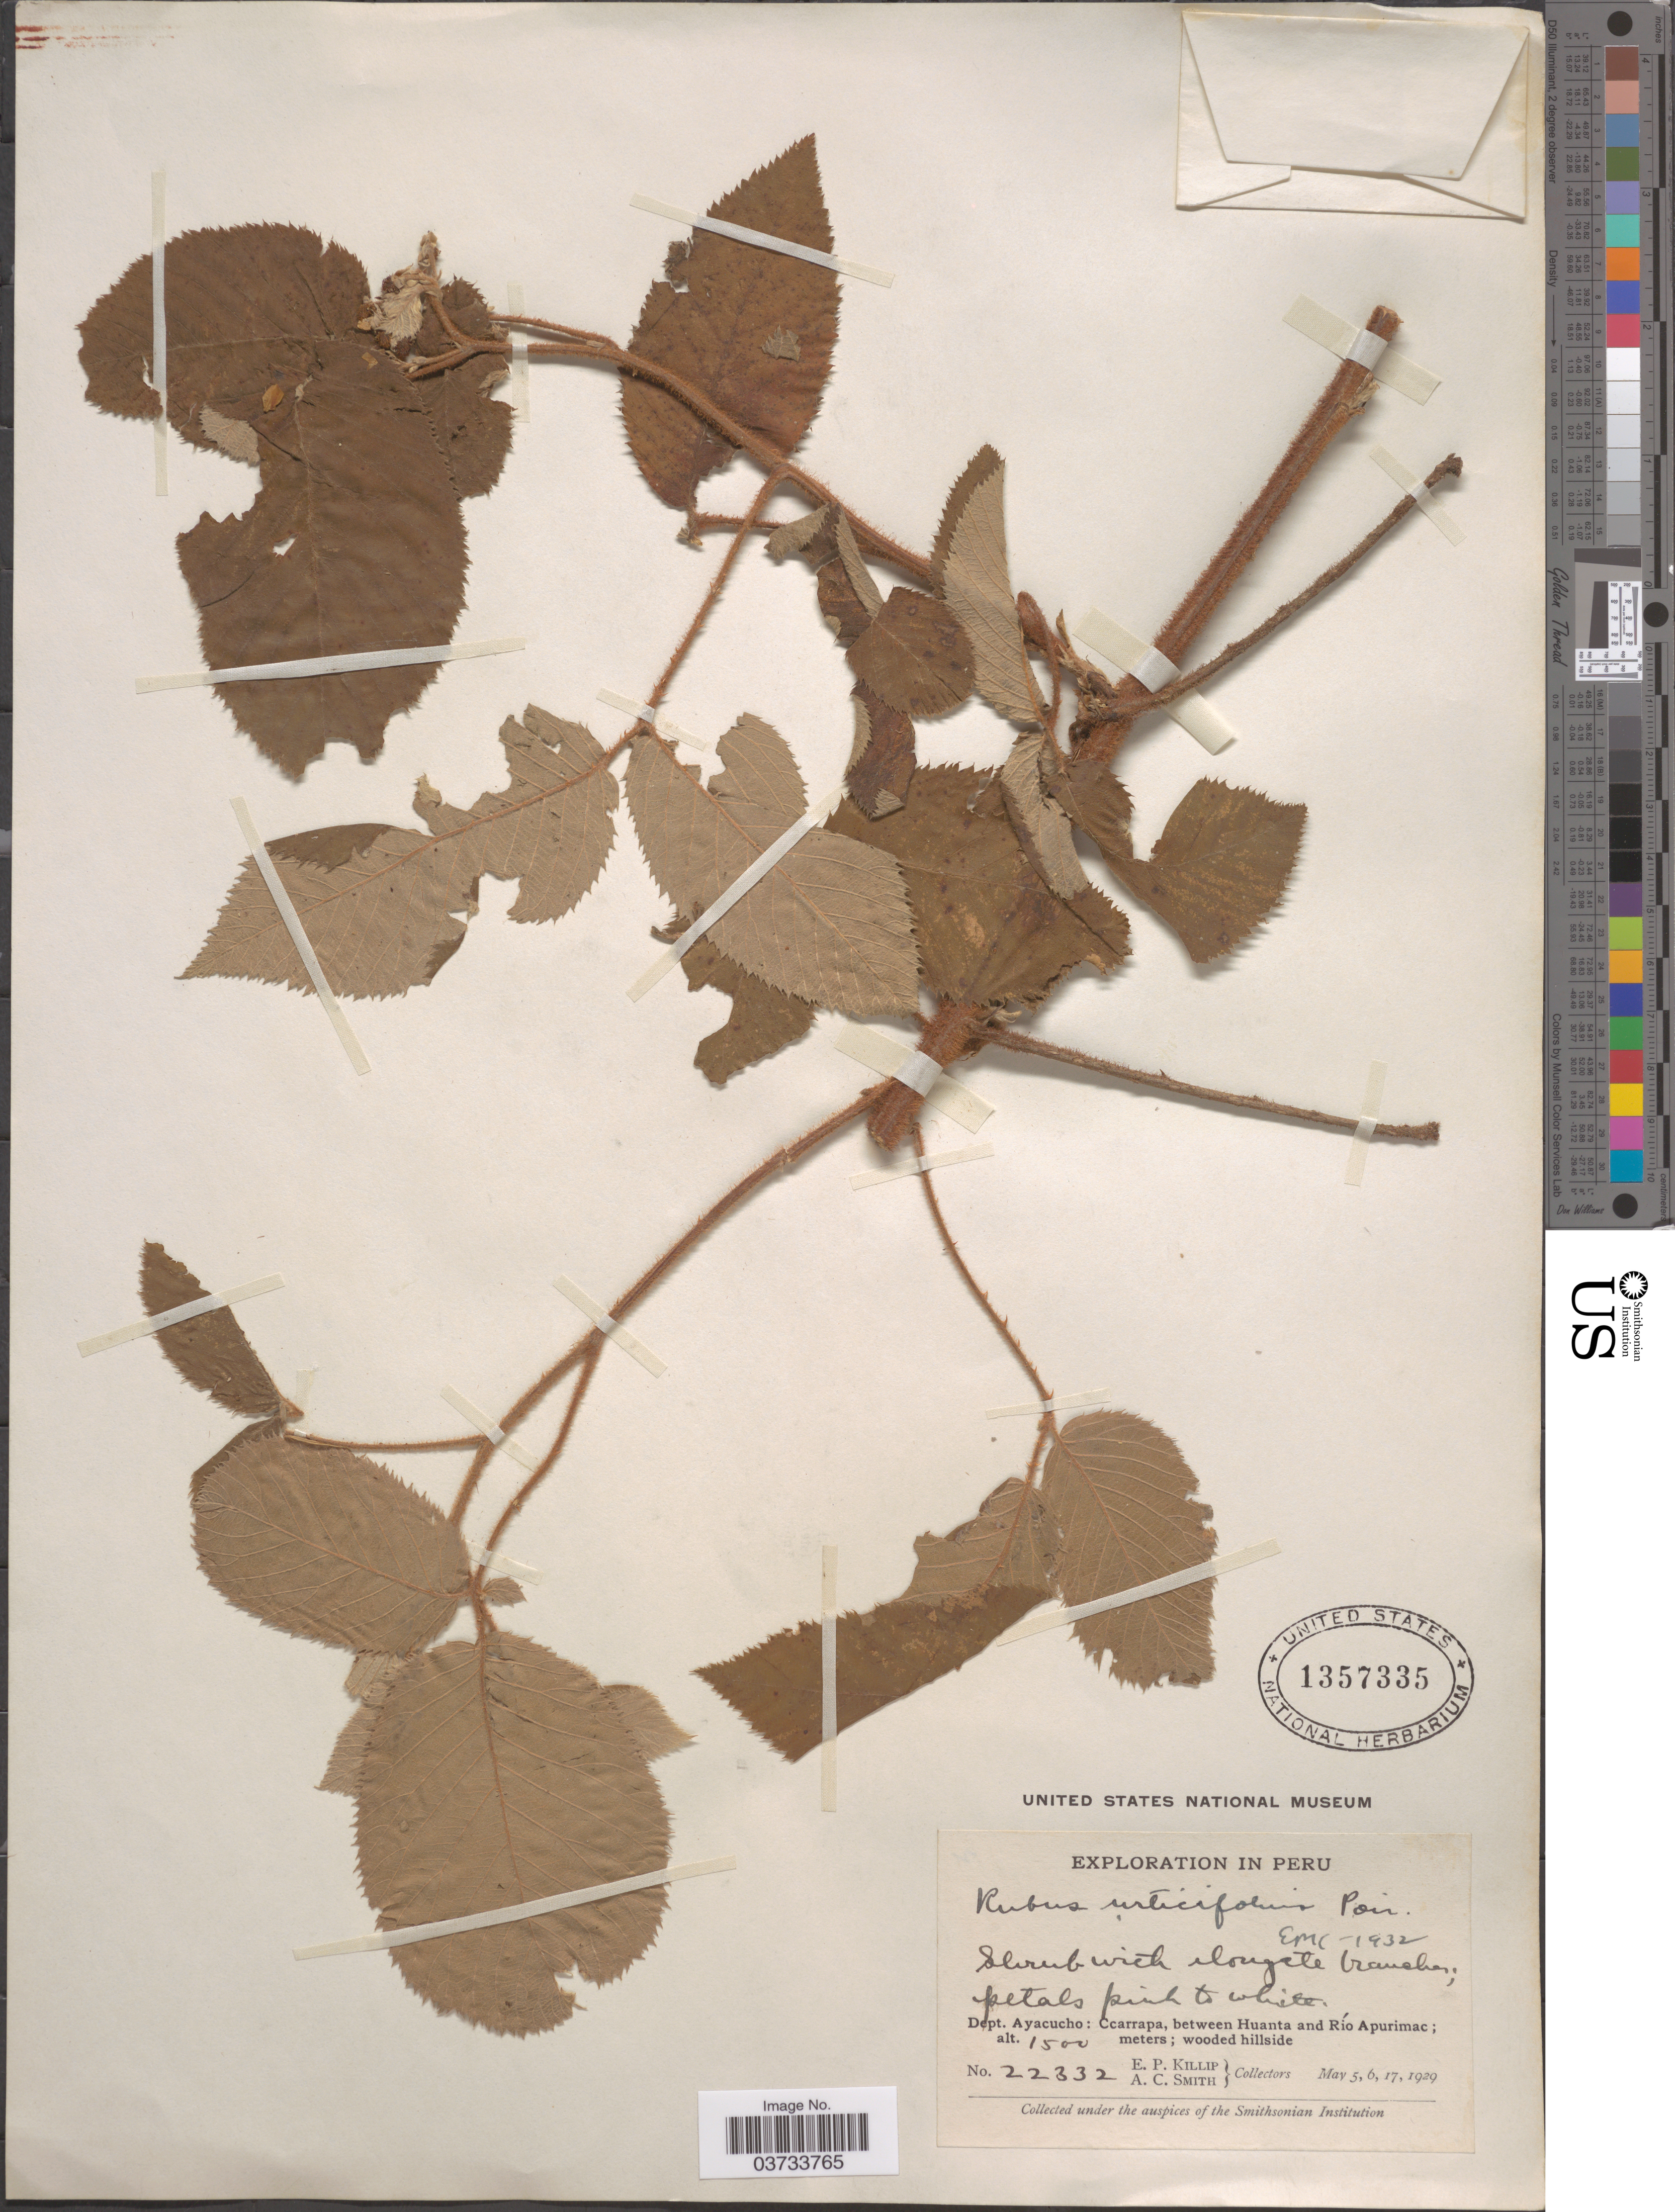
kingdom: Plantae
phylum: Tracheophyta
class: Magnoliopsida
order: Rosales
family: Rosaceae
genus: Rubus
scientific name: Rubus urticifolius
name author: Poir.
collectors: E. P. Killip & A. C. Smith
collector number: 22332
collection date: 1929-05-05/1929-05-17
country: Peru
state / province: Ayacucho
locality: Dept. Ayacucho: Ccarrapa, between Huanta and Río Apurimac.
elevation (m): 1500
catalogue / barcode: US 1357335